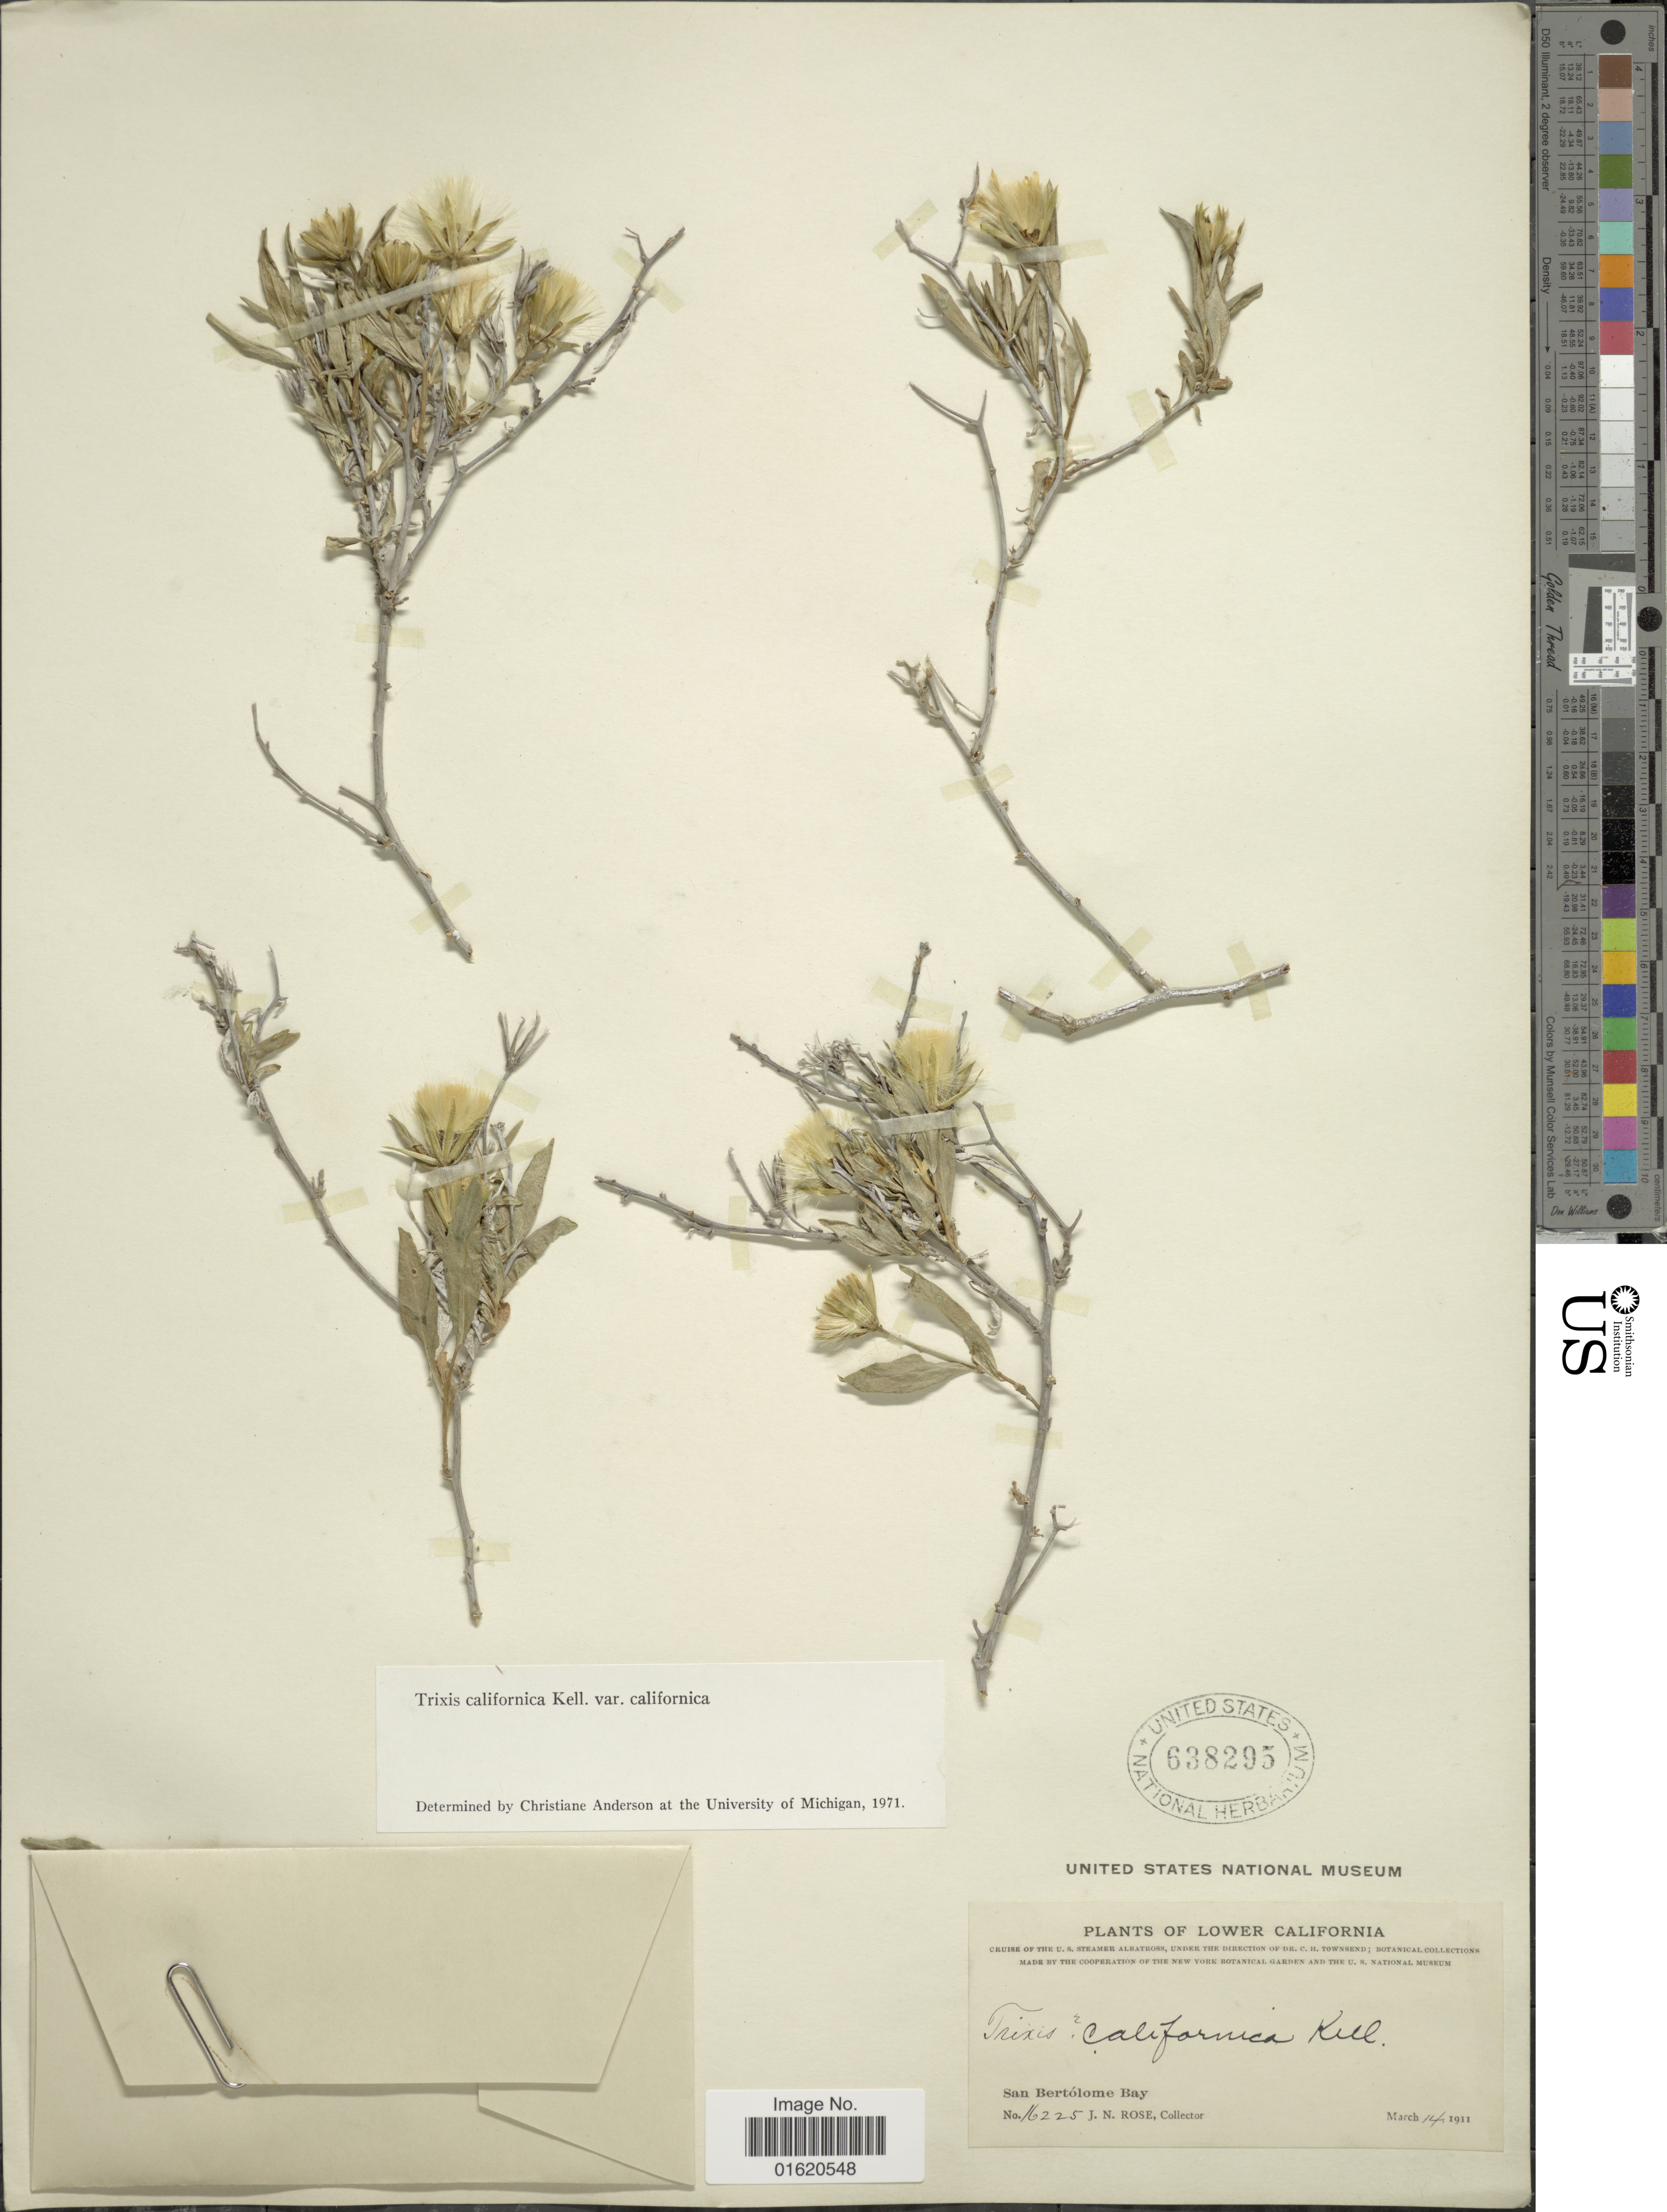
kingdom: Plantae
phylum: Tracheophyta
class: Magnoliopsida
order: Asterales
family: Asteraceae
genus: Trixis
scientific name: Trixis californica var. californica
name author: Kellogg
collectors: J. N. Rose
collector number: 16225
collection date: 1911-03-14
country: Mexico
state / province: Baja California Sur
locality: San Bertólome Bay. Lower California.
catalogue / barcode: US 638295